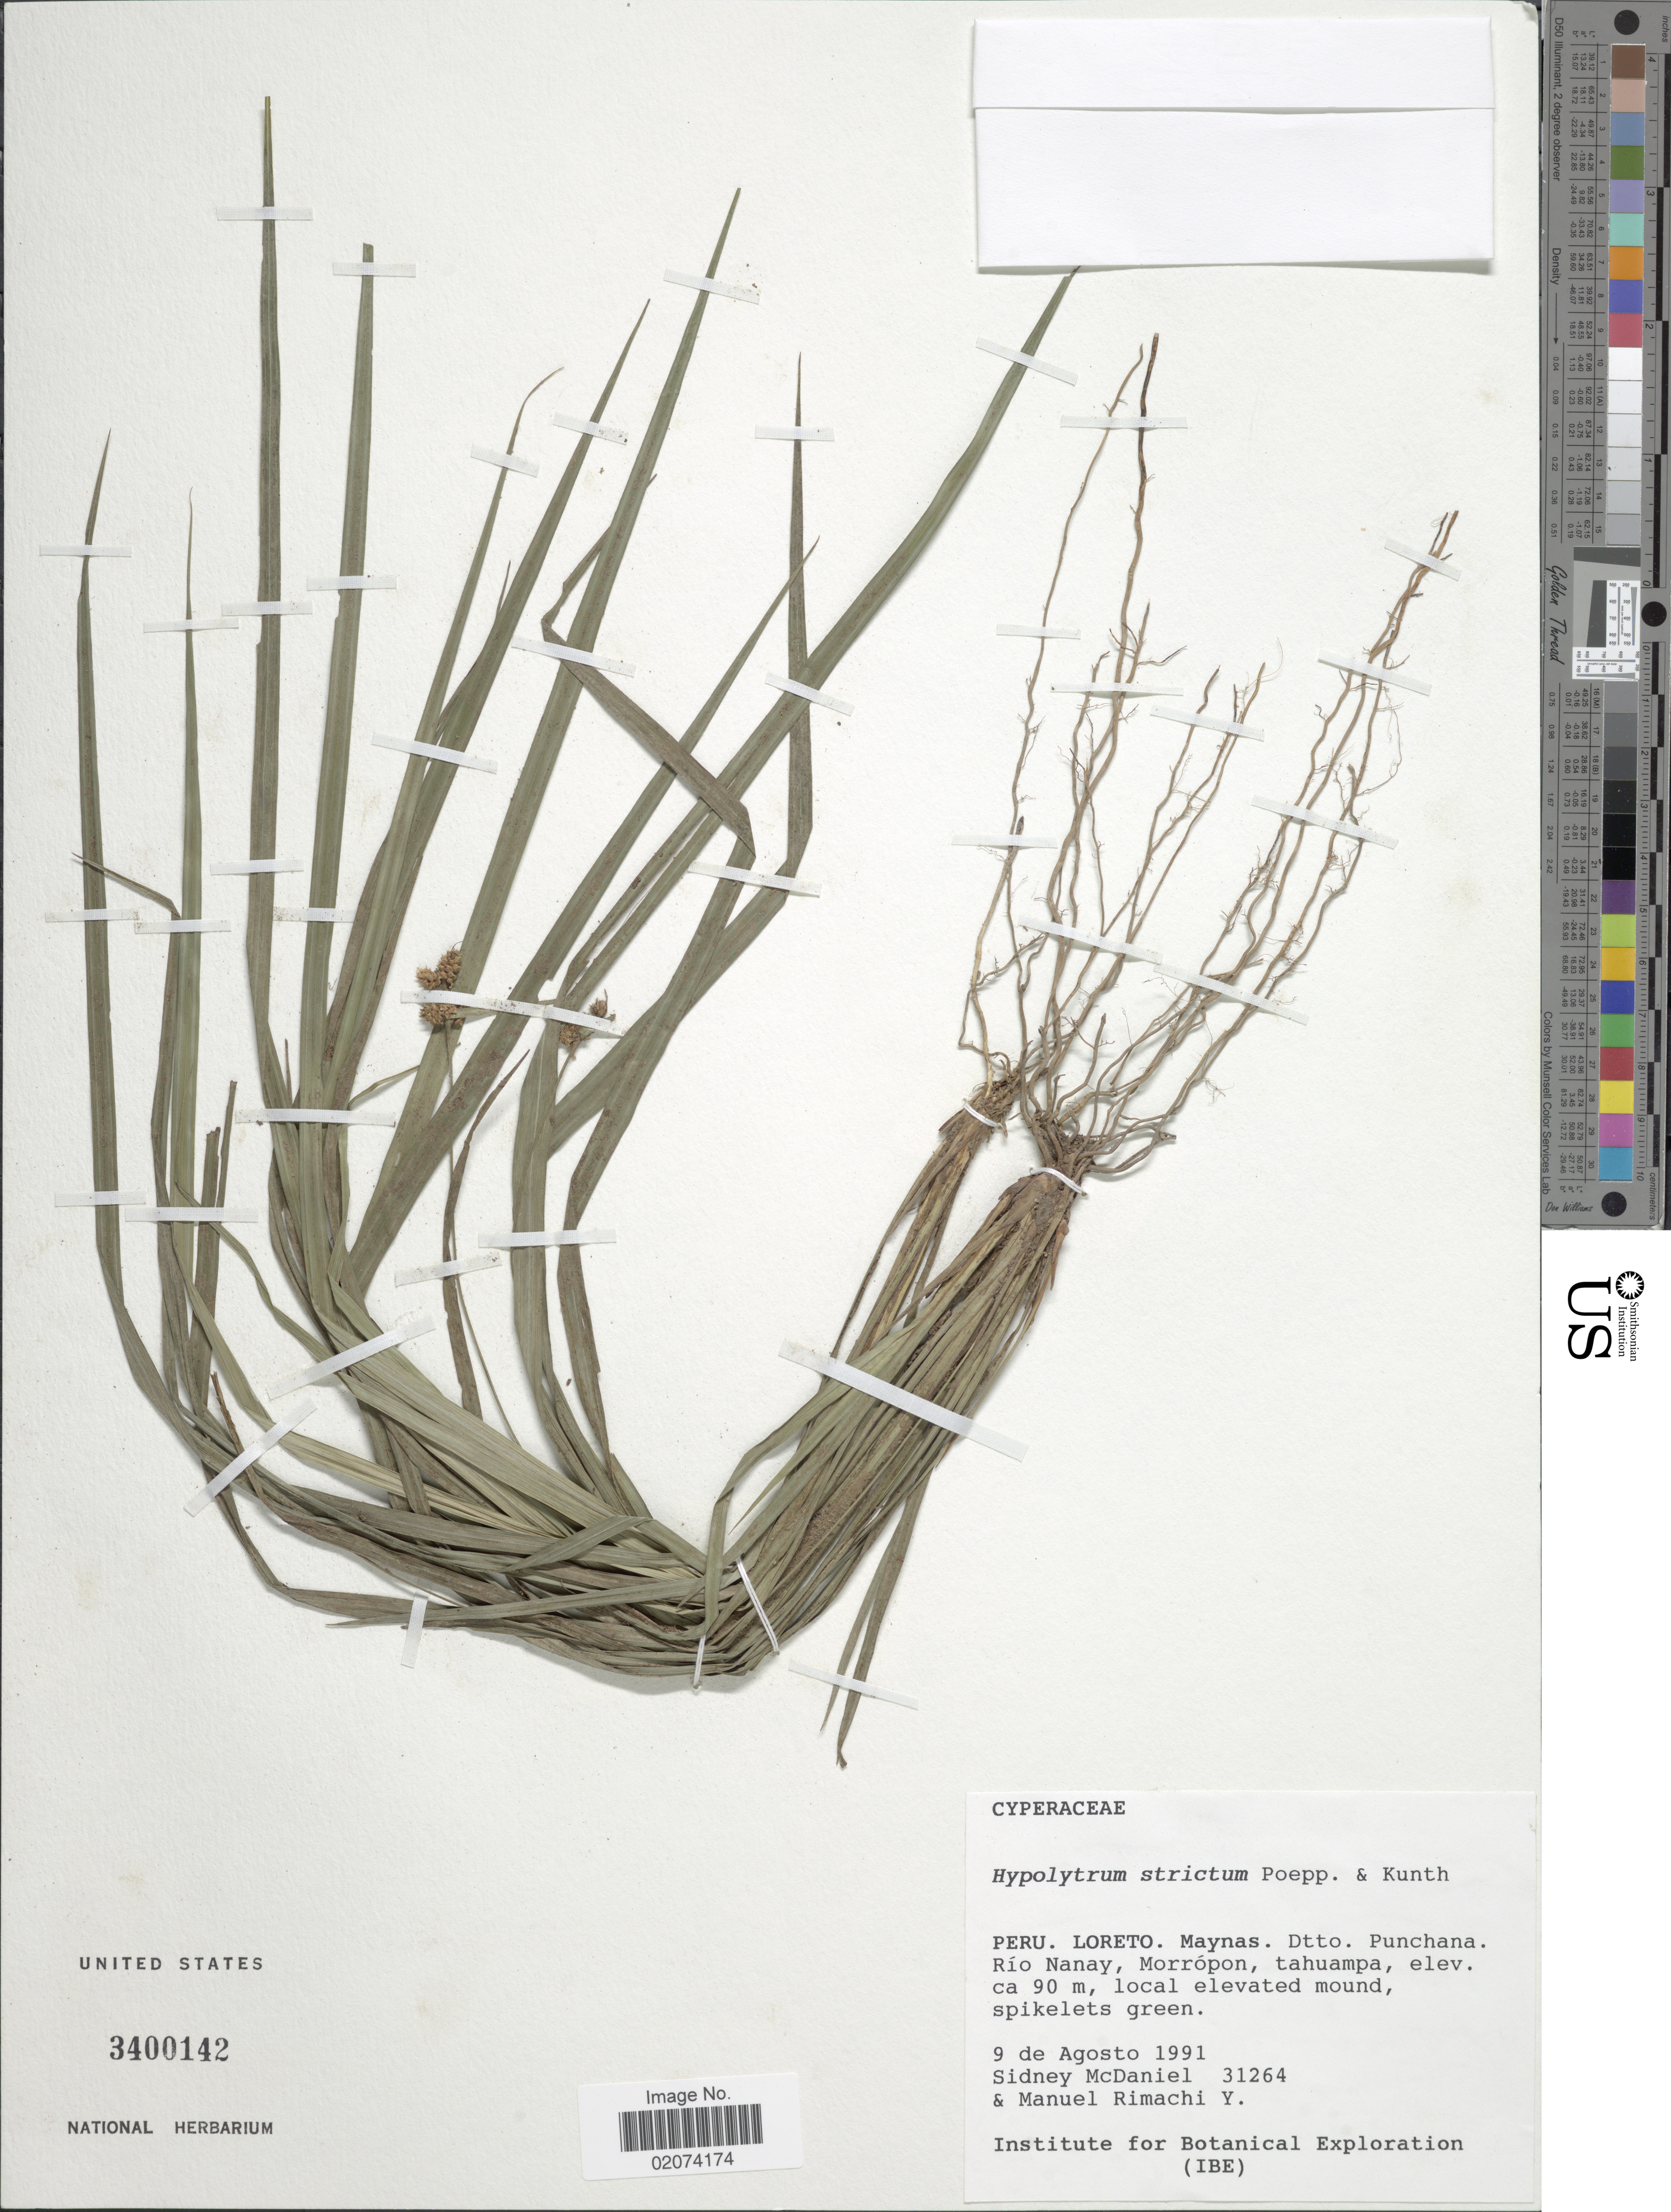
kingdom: Plantae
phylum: Tracheophyta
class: Liliopsida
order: Poales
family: Cyperaceae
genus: Hypolytrum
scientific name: Hypolytrum strictum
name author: Poepp. & Kunth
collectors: S. McDaniel & M. Rimachi Y.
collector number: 31264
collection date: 1991-08-09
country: Peru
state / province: Loreto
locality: Maynas. Dtto. Punchana. Rio Nanay, Morropon, tahuampa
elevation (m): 90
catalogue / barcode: US 3400142